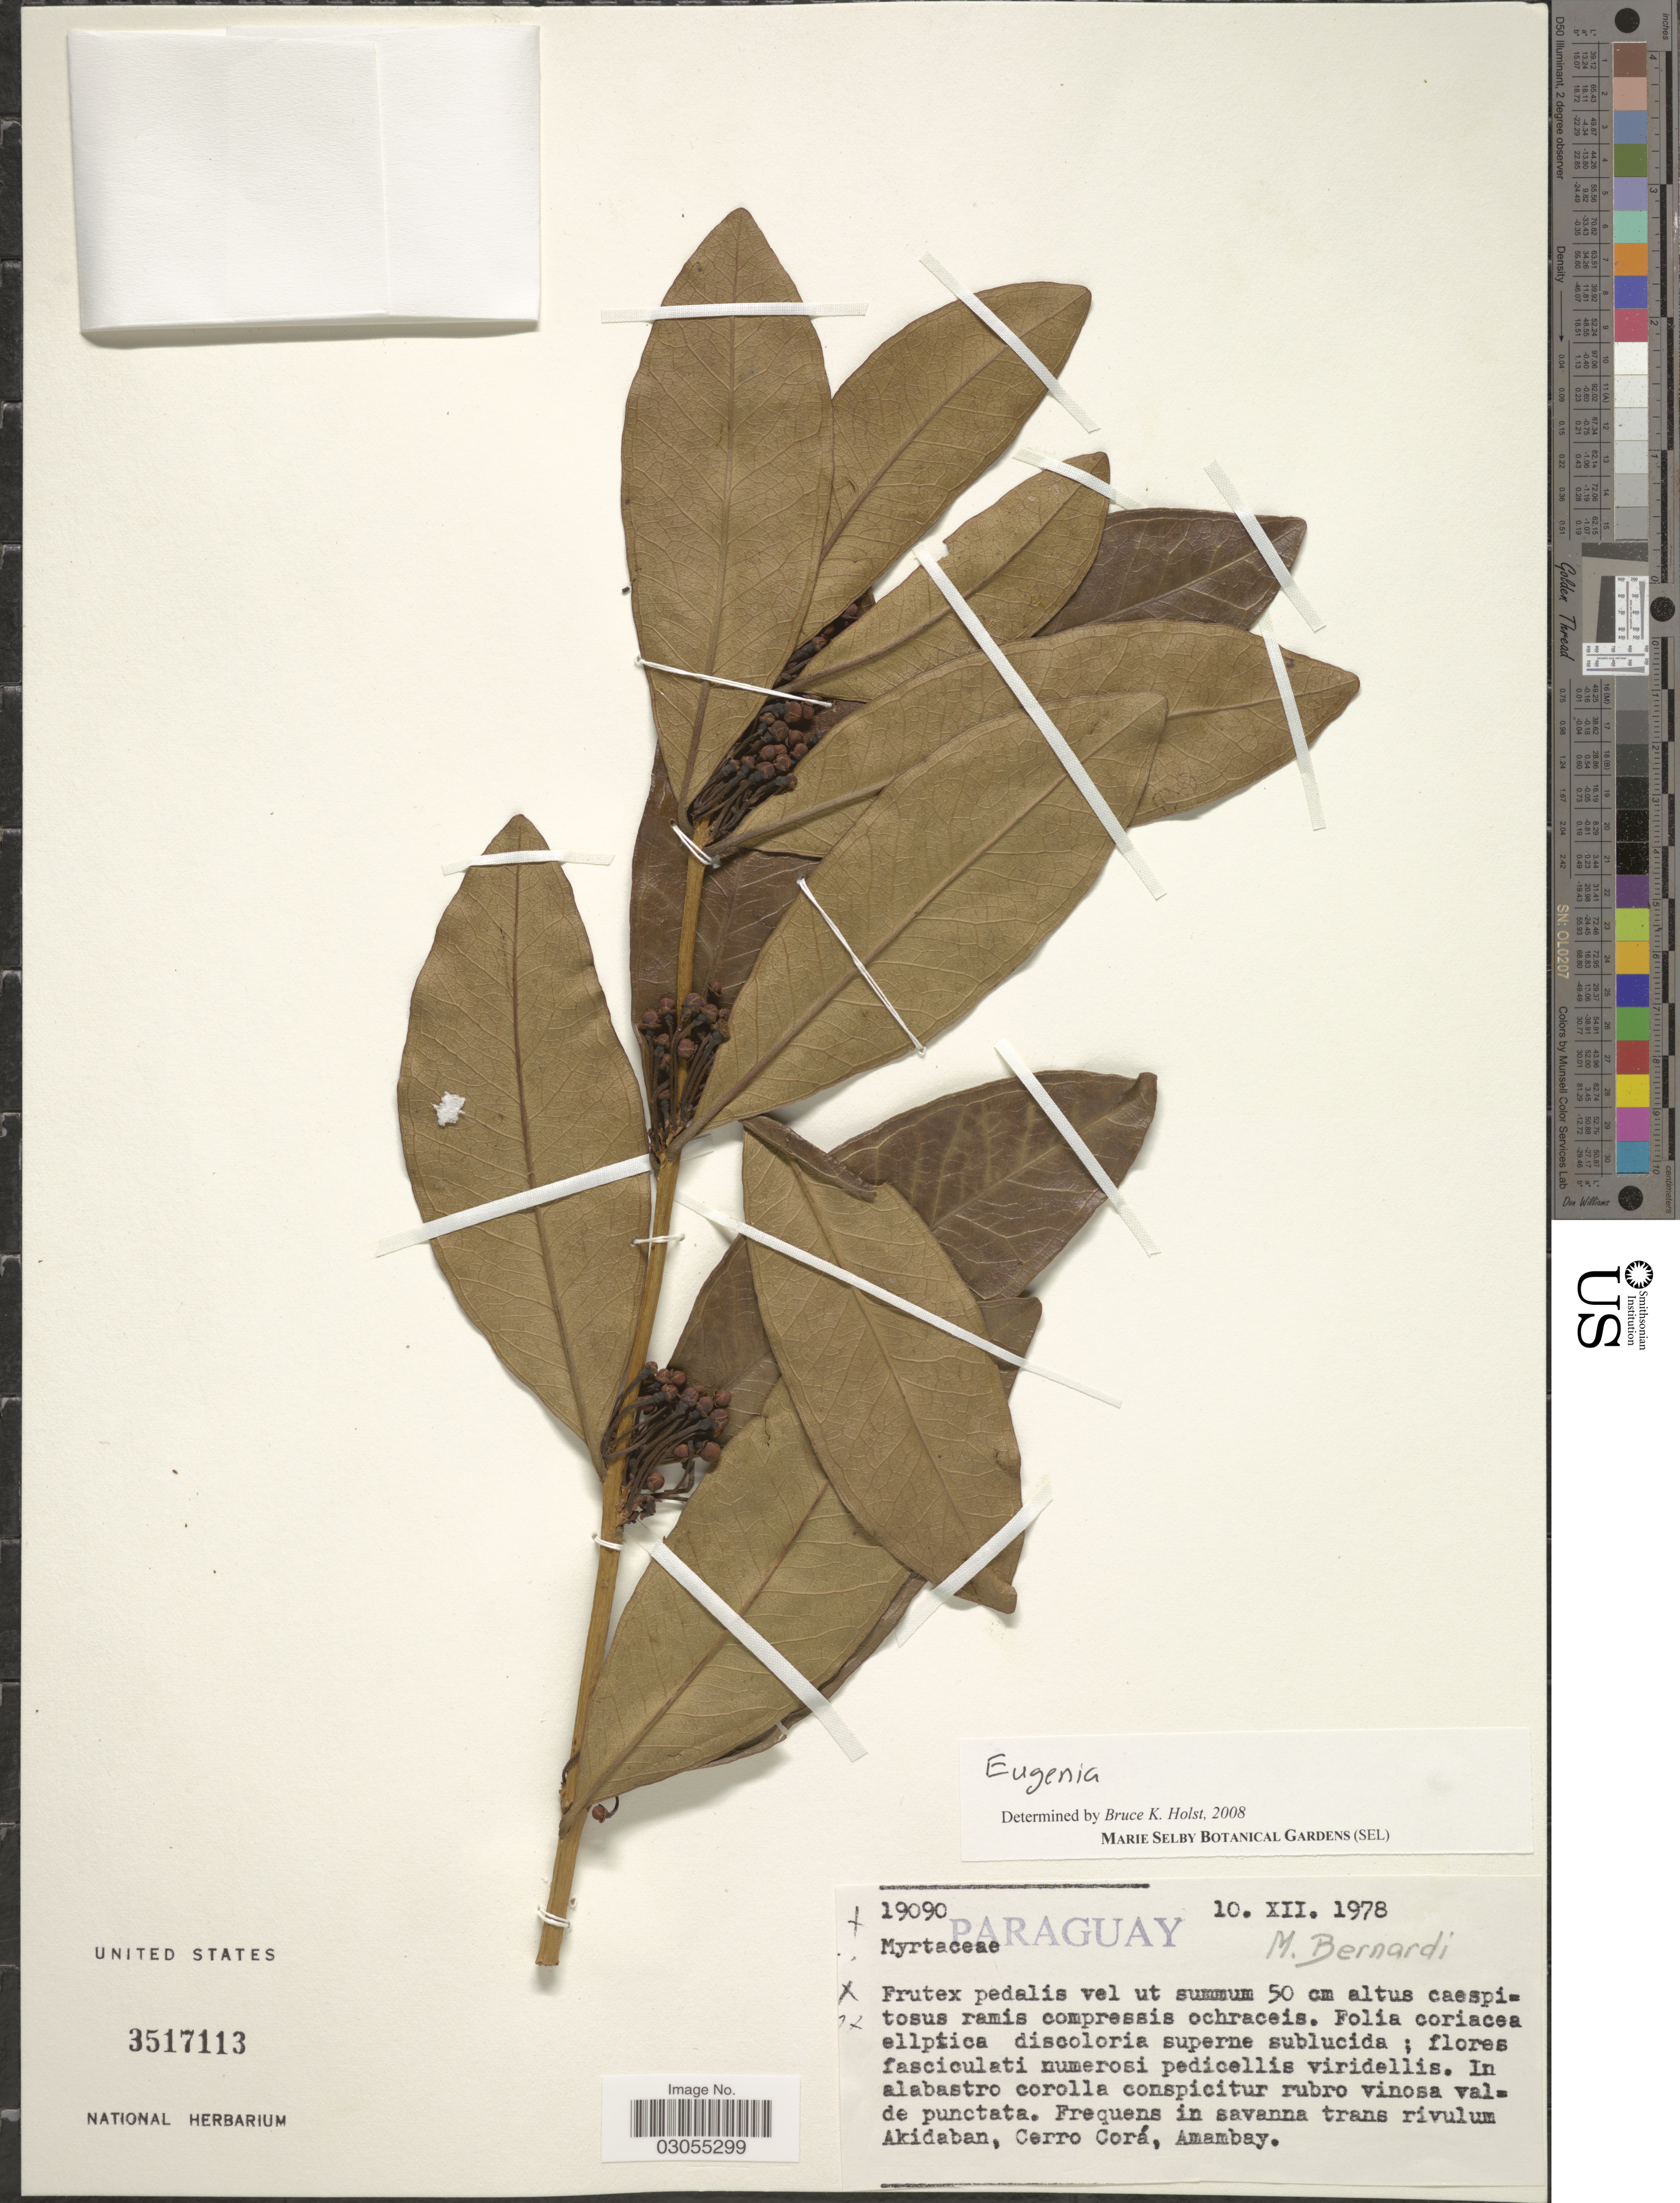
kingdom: Plantae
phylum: Tracheophyta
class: Magnoliopsida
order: Myrtales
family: Myrtaceae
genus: Eugenia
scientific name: Eugenia sp.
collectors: M. Bernardi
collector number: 19090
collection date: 1978-12-10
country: Paraguay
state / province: Amambay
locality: Frequens in savanna trans rivulum Akidaban, Cerro Corá.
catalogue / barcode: US 3517113